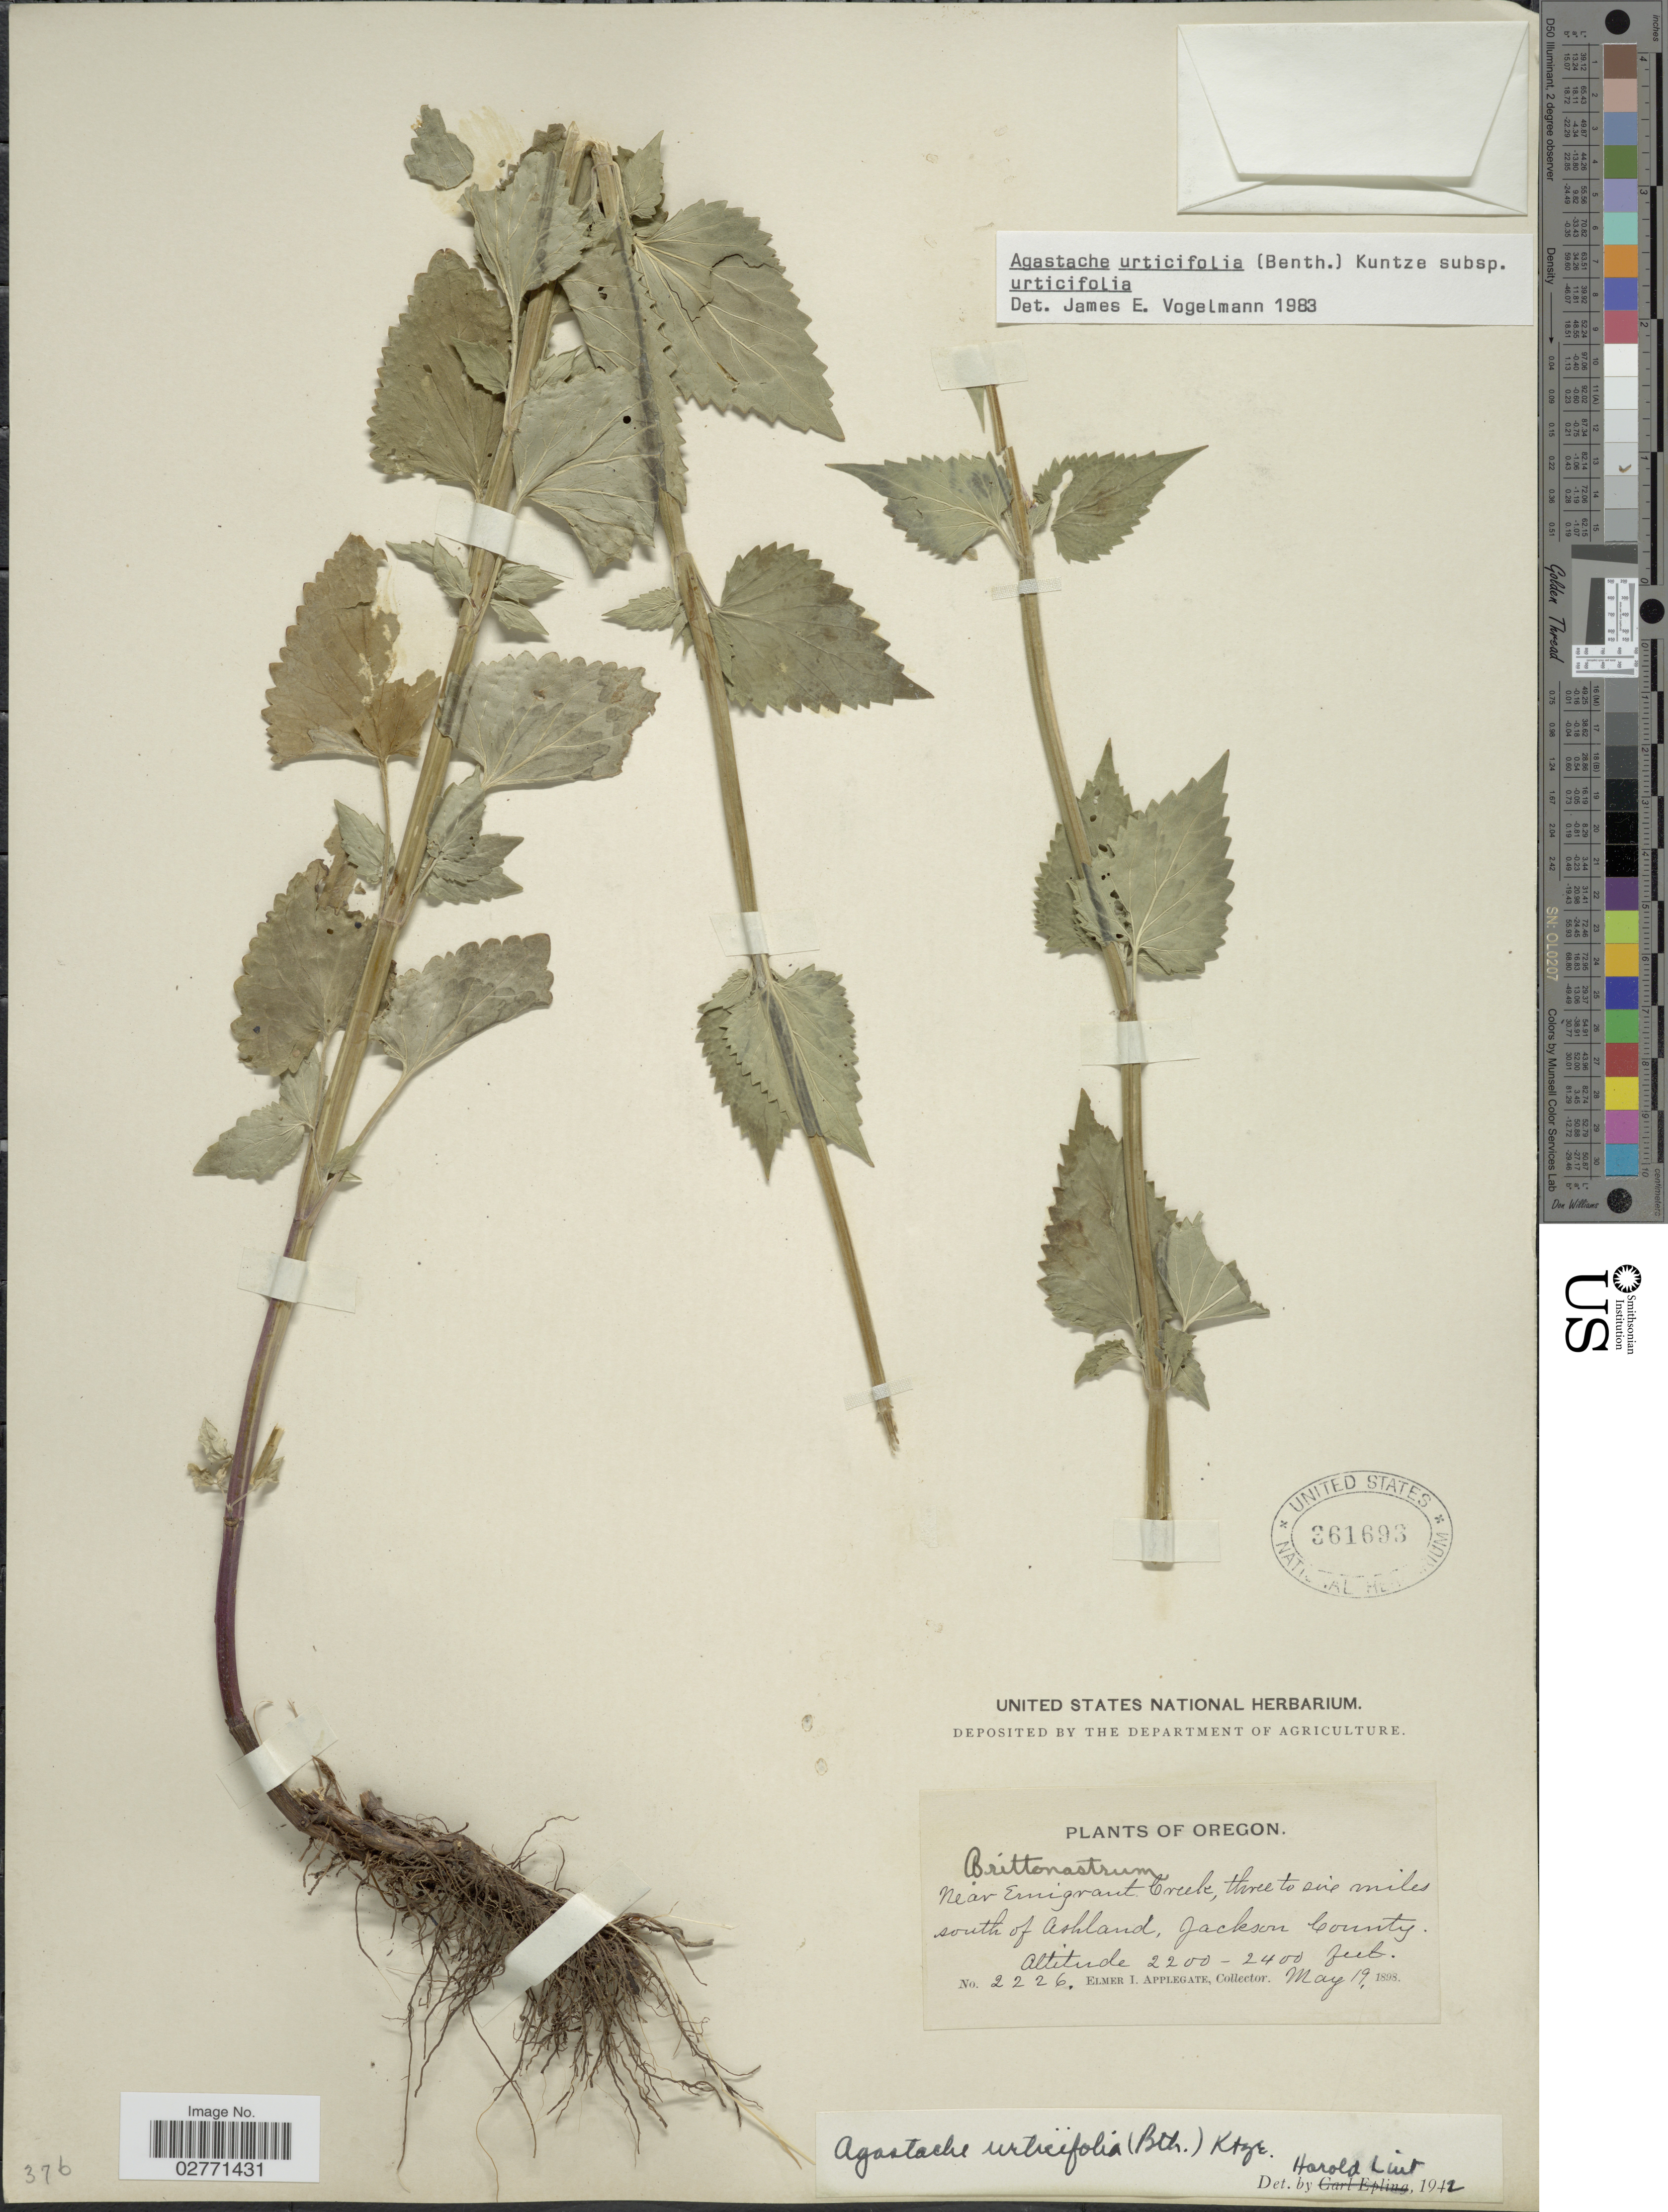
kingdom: Plantae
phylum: Tracheophyta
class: Magnoliopsida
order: Lamiales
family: Lamiaceae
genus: Agastache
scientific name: Agastache urticifolia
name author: (Benth.) Kuntze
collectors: E. I. Applegate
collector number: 2226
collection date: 1898-05-19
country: United States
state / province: Oregon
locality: Near Emigrant Creek, three to six miles south of Ashland, Jackson County.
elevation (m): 671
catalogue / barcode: US 361693